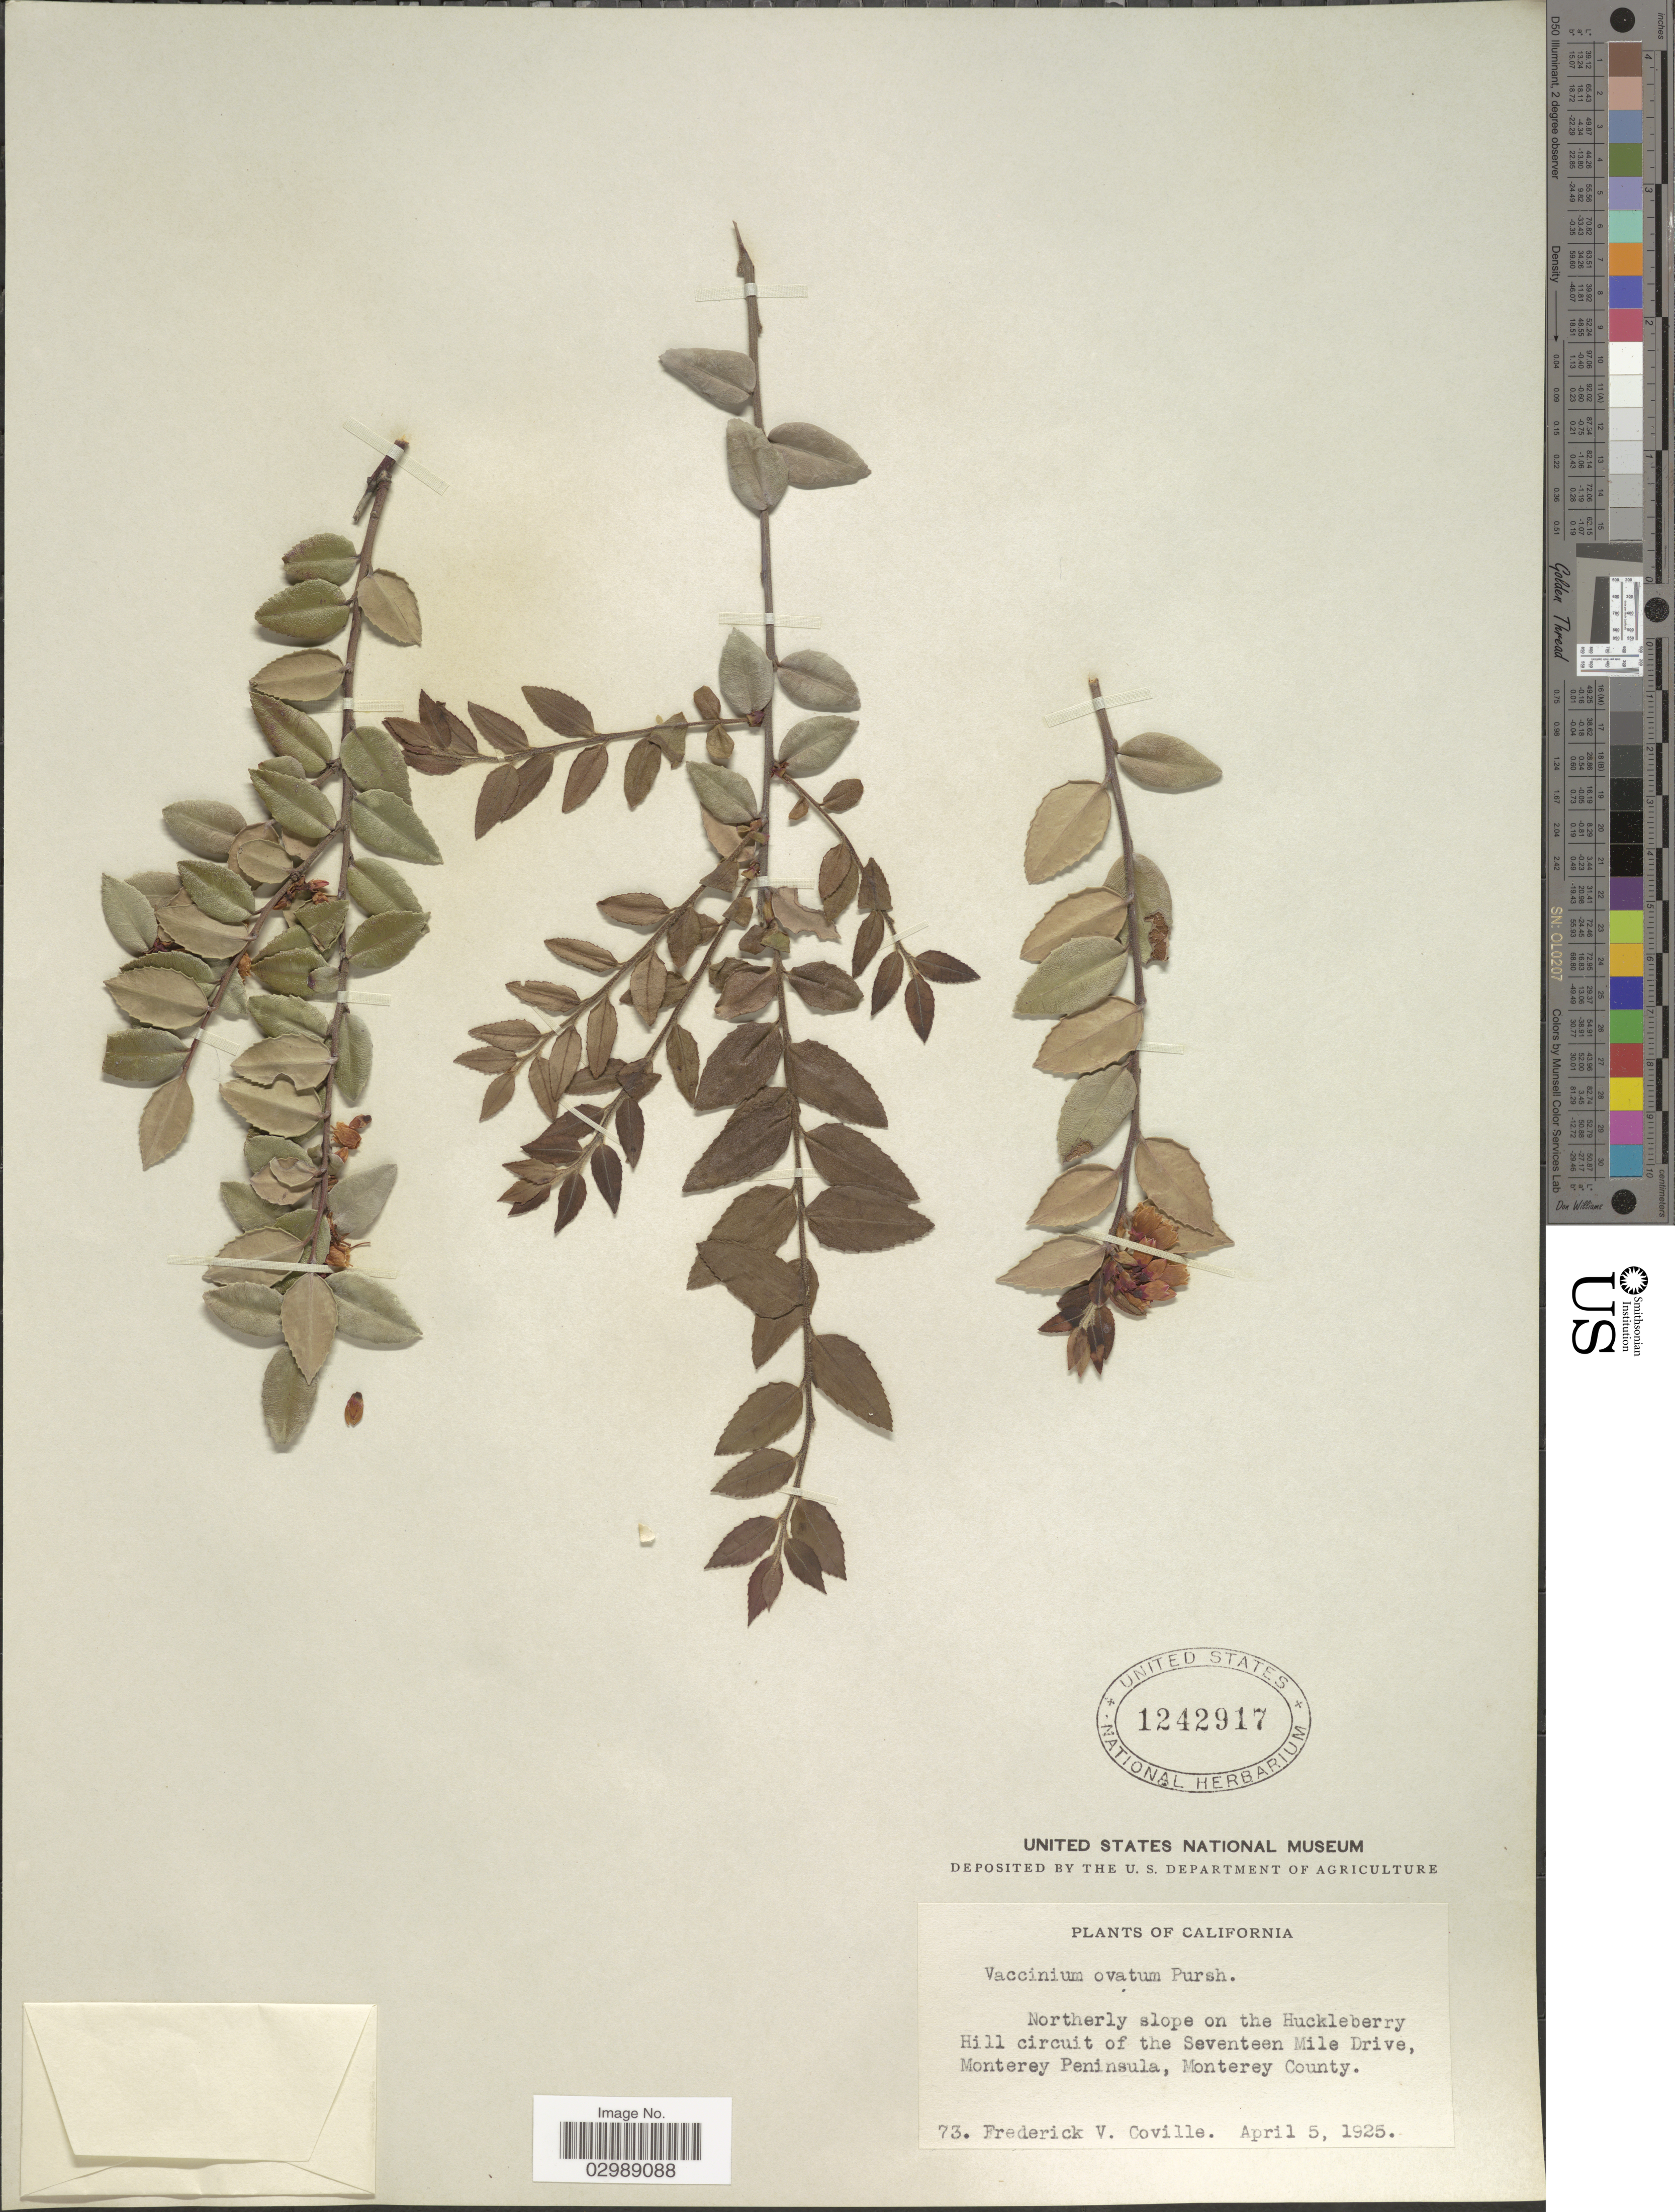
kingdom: Plantae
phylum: Tracheophyta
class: Magnoliopsida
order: Ericales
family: Ericaceae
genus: Vaccinium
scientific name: Vaccinium ovatum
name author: Pursh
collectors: F. V. Coville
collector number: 73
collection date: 1925-04-05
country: United States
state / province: California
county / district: Monterey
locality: Northerly slope on the Huckleberry Hill circuit of the Seventeen Mile Drive, Monterey Peninsula, Monterey County.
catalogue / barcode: US 1242917